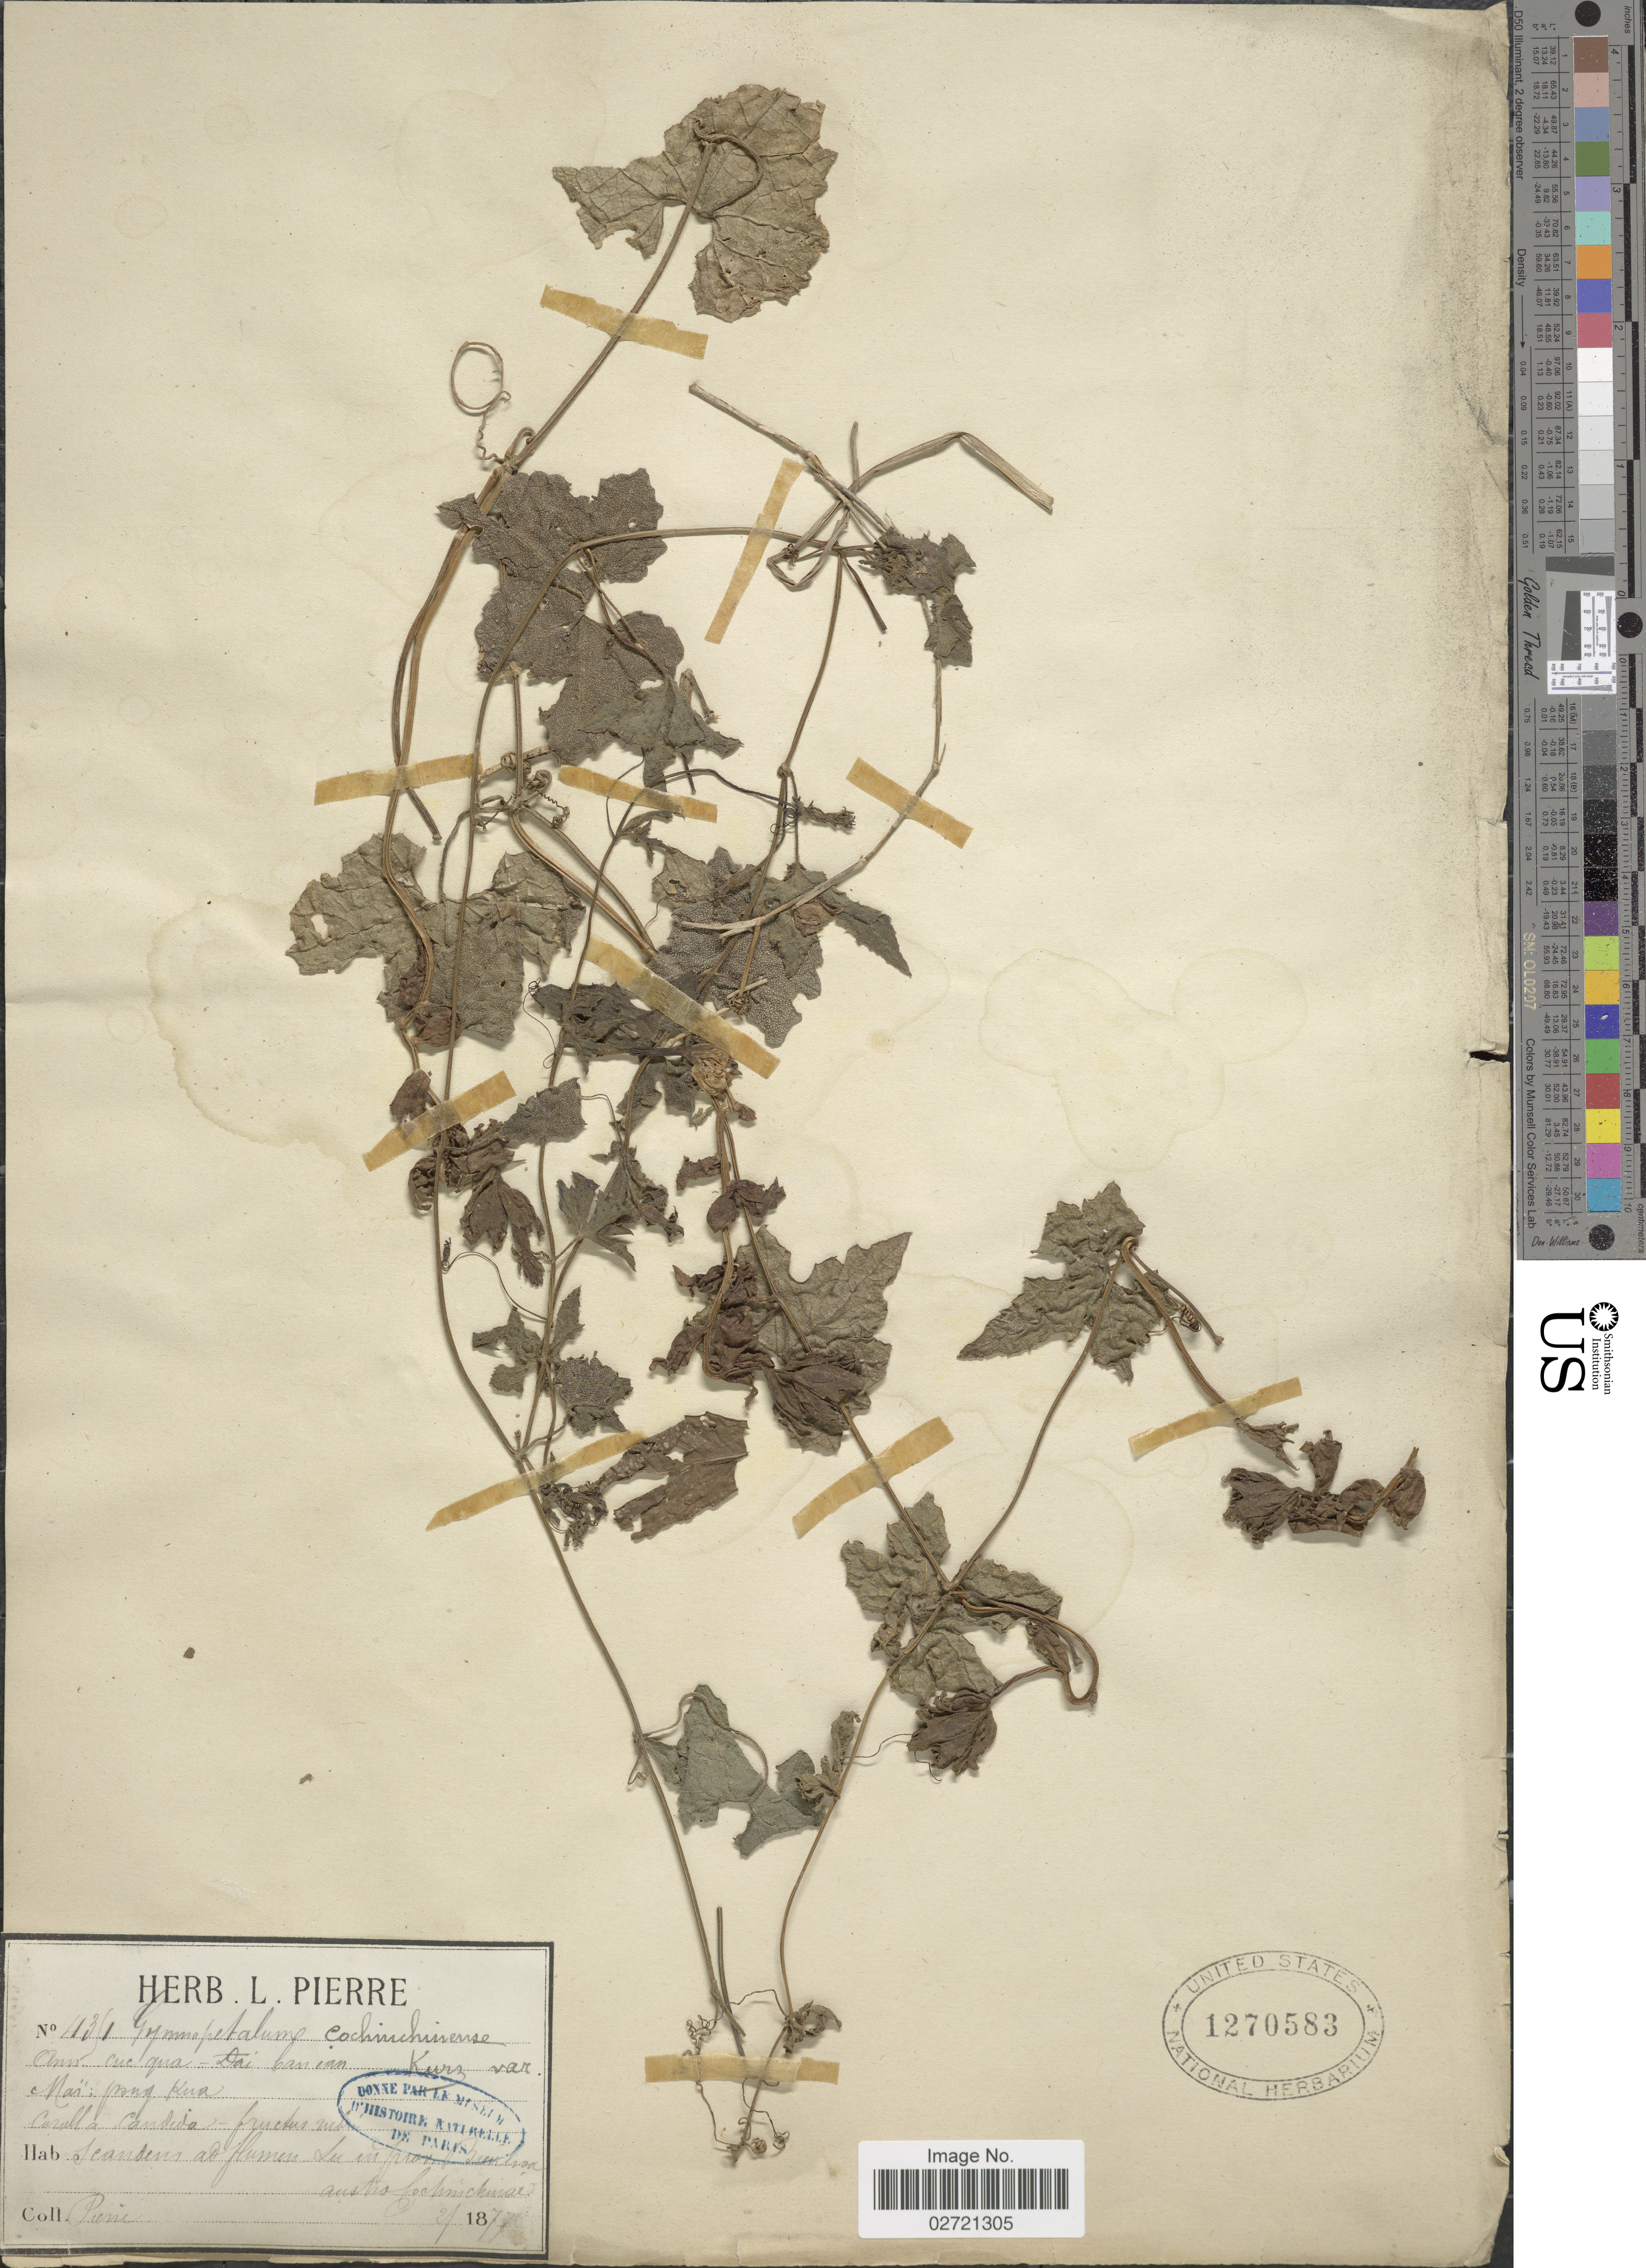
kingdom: Plantae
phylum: Tracheophyta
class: Magnoliopsida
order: Cucurbitales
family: Cucurbitaceae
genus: Trichosanthes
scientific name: Trichosanthes costata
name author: Blume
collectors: -- Pierre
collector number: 4391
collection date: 1877-02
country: Vietnam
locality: Scandens ad flumen lu in prov. Burinon [interpreted], austra Cochinchinae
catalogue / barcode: US 1270583